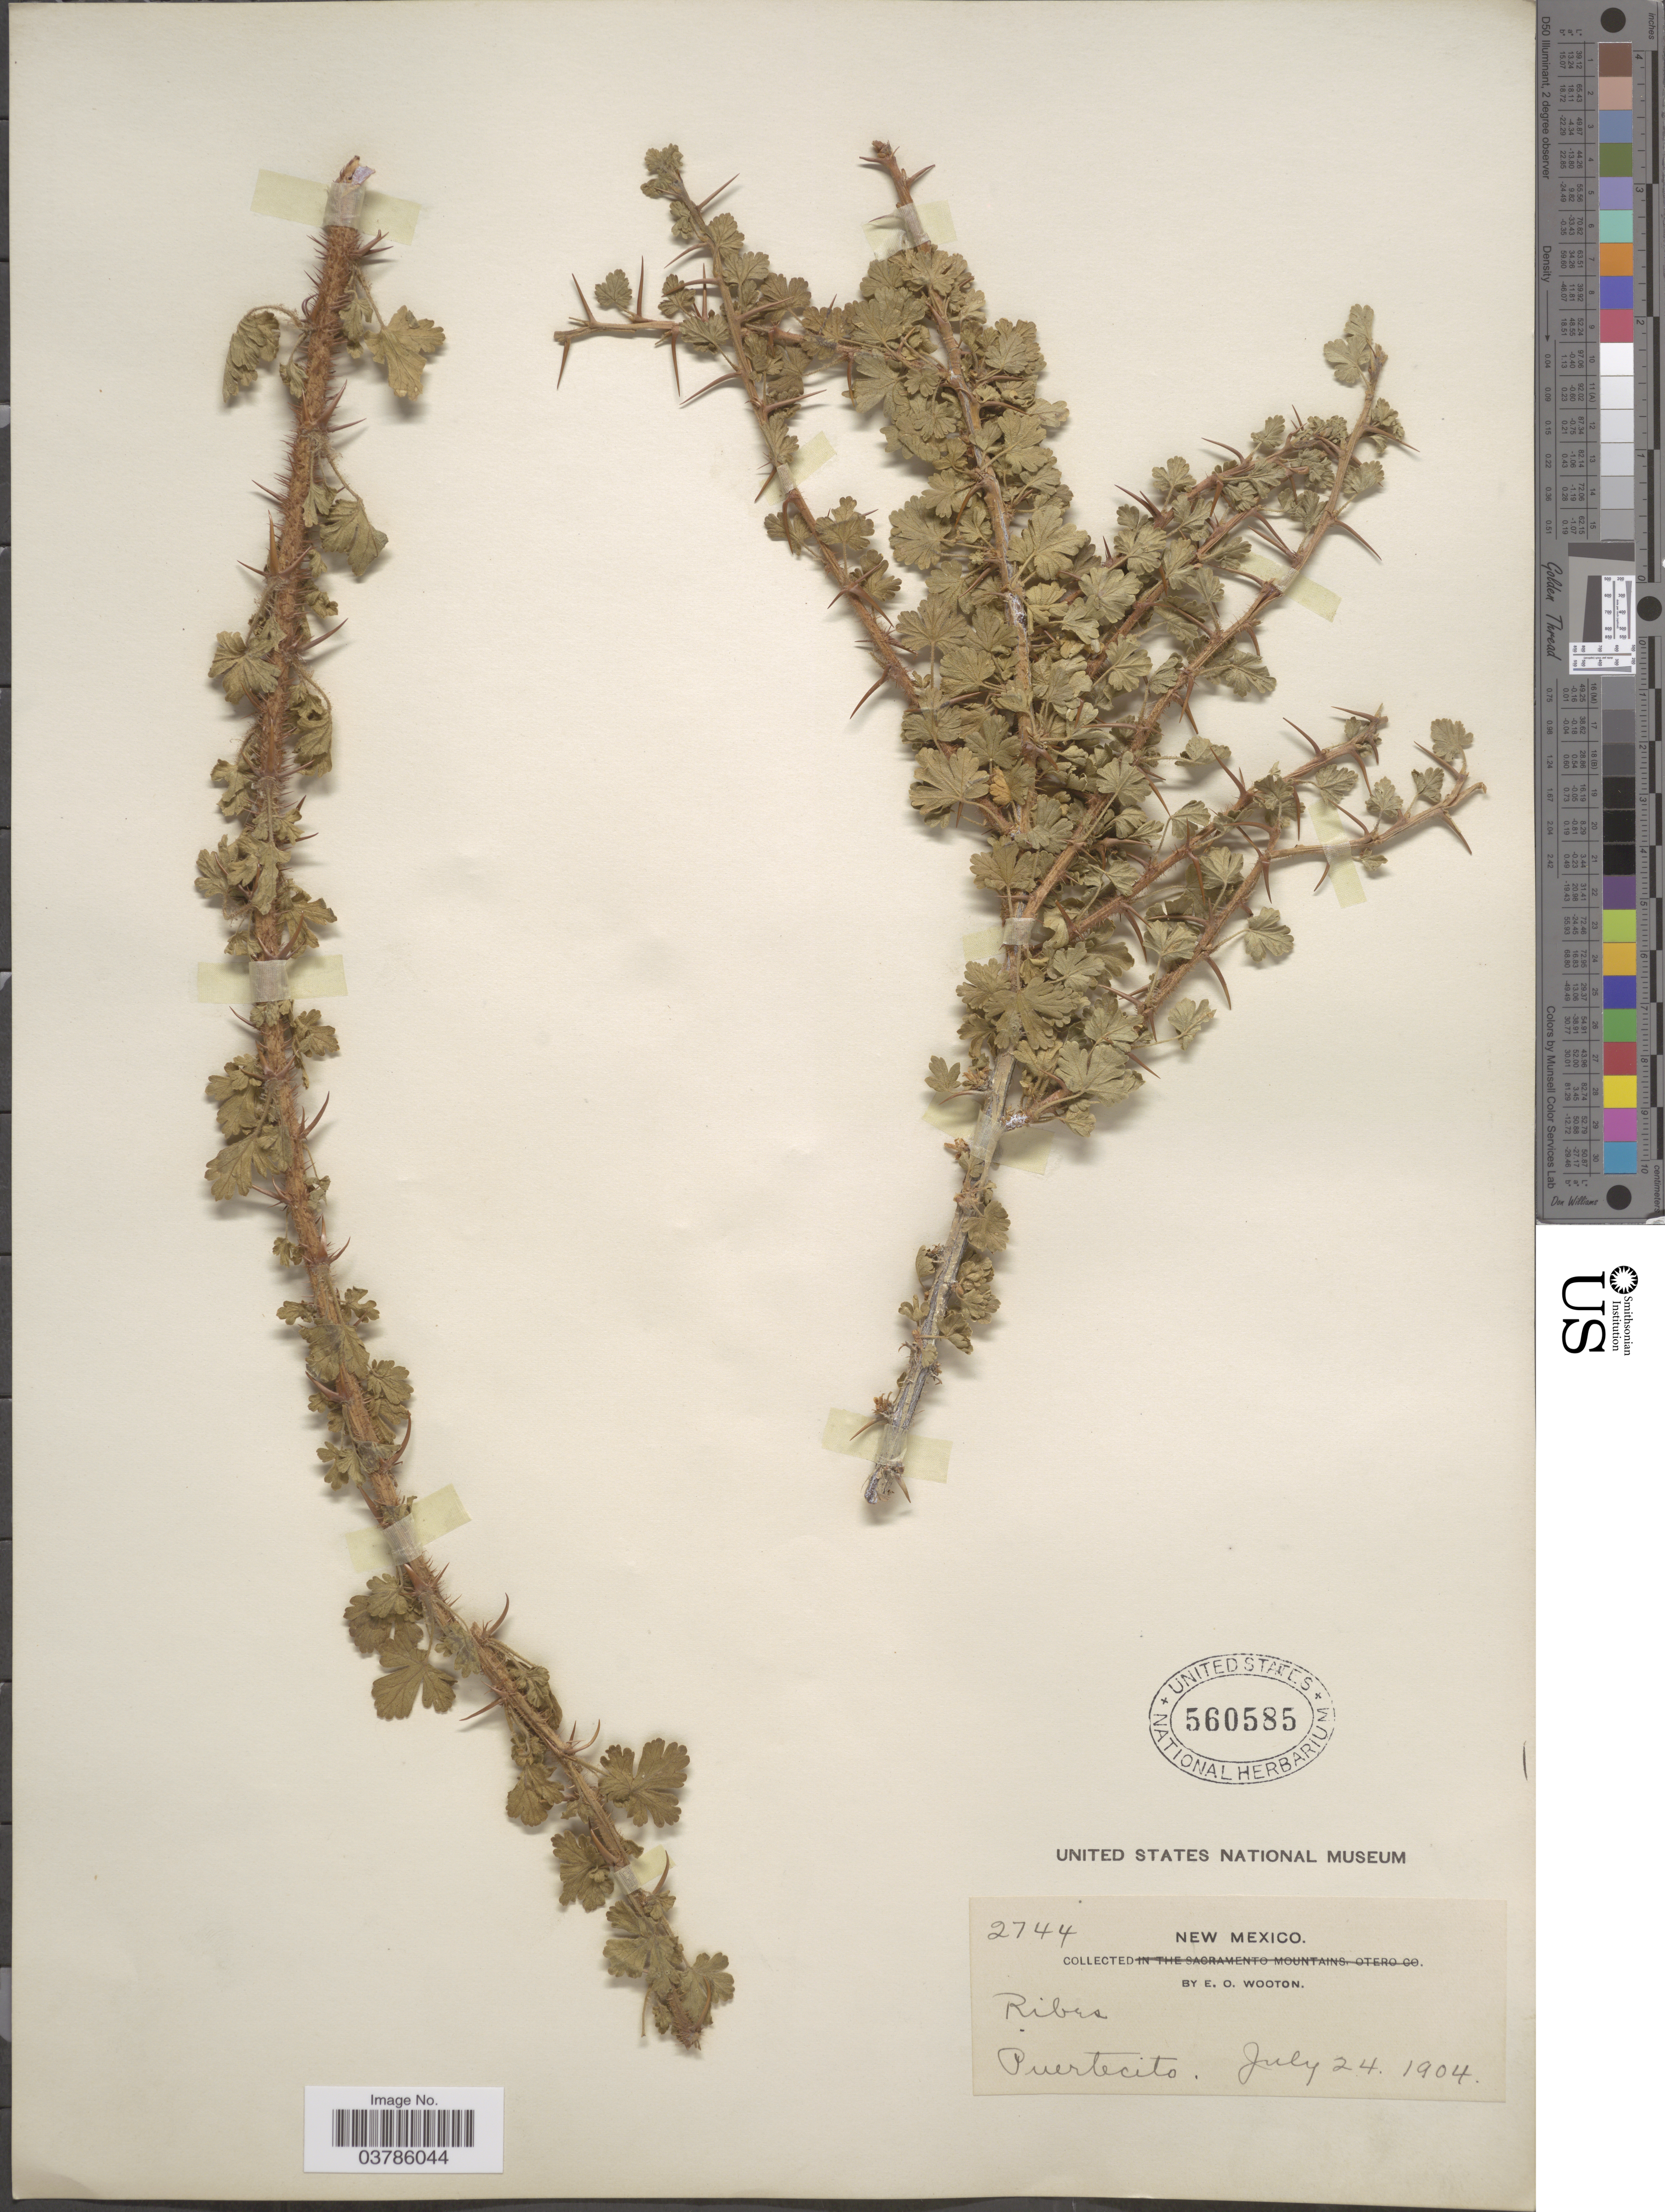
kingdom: Plantae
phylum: Tracheophyta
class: Magnoliopsida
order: Saxifragales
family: Grossulariaceae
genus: Ribes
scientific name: Ribes sp.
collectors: E. O. Wooton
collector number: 2744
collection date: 1904-07-24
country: United States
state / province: New Mexico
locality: Puertecito.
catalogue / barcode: US 560585